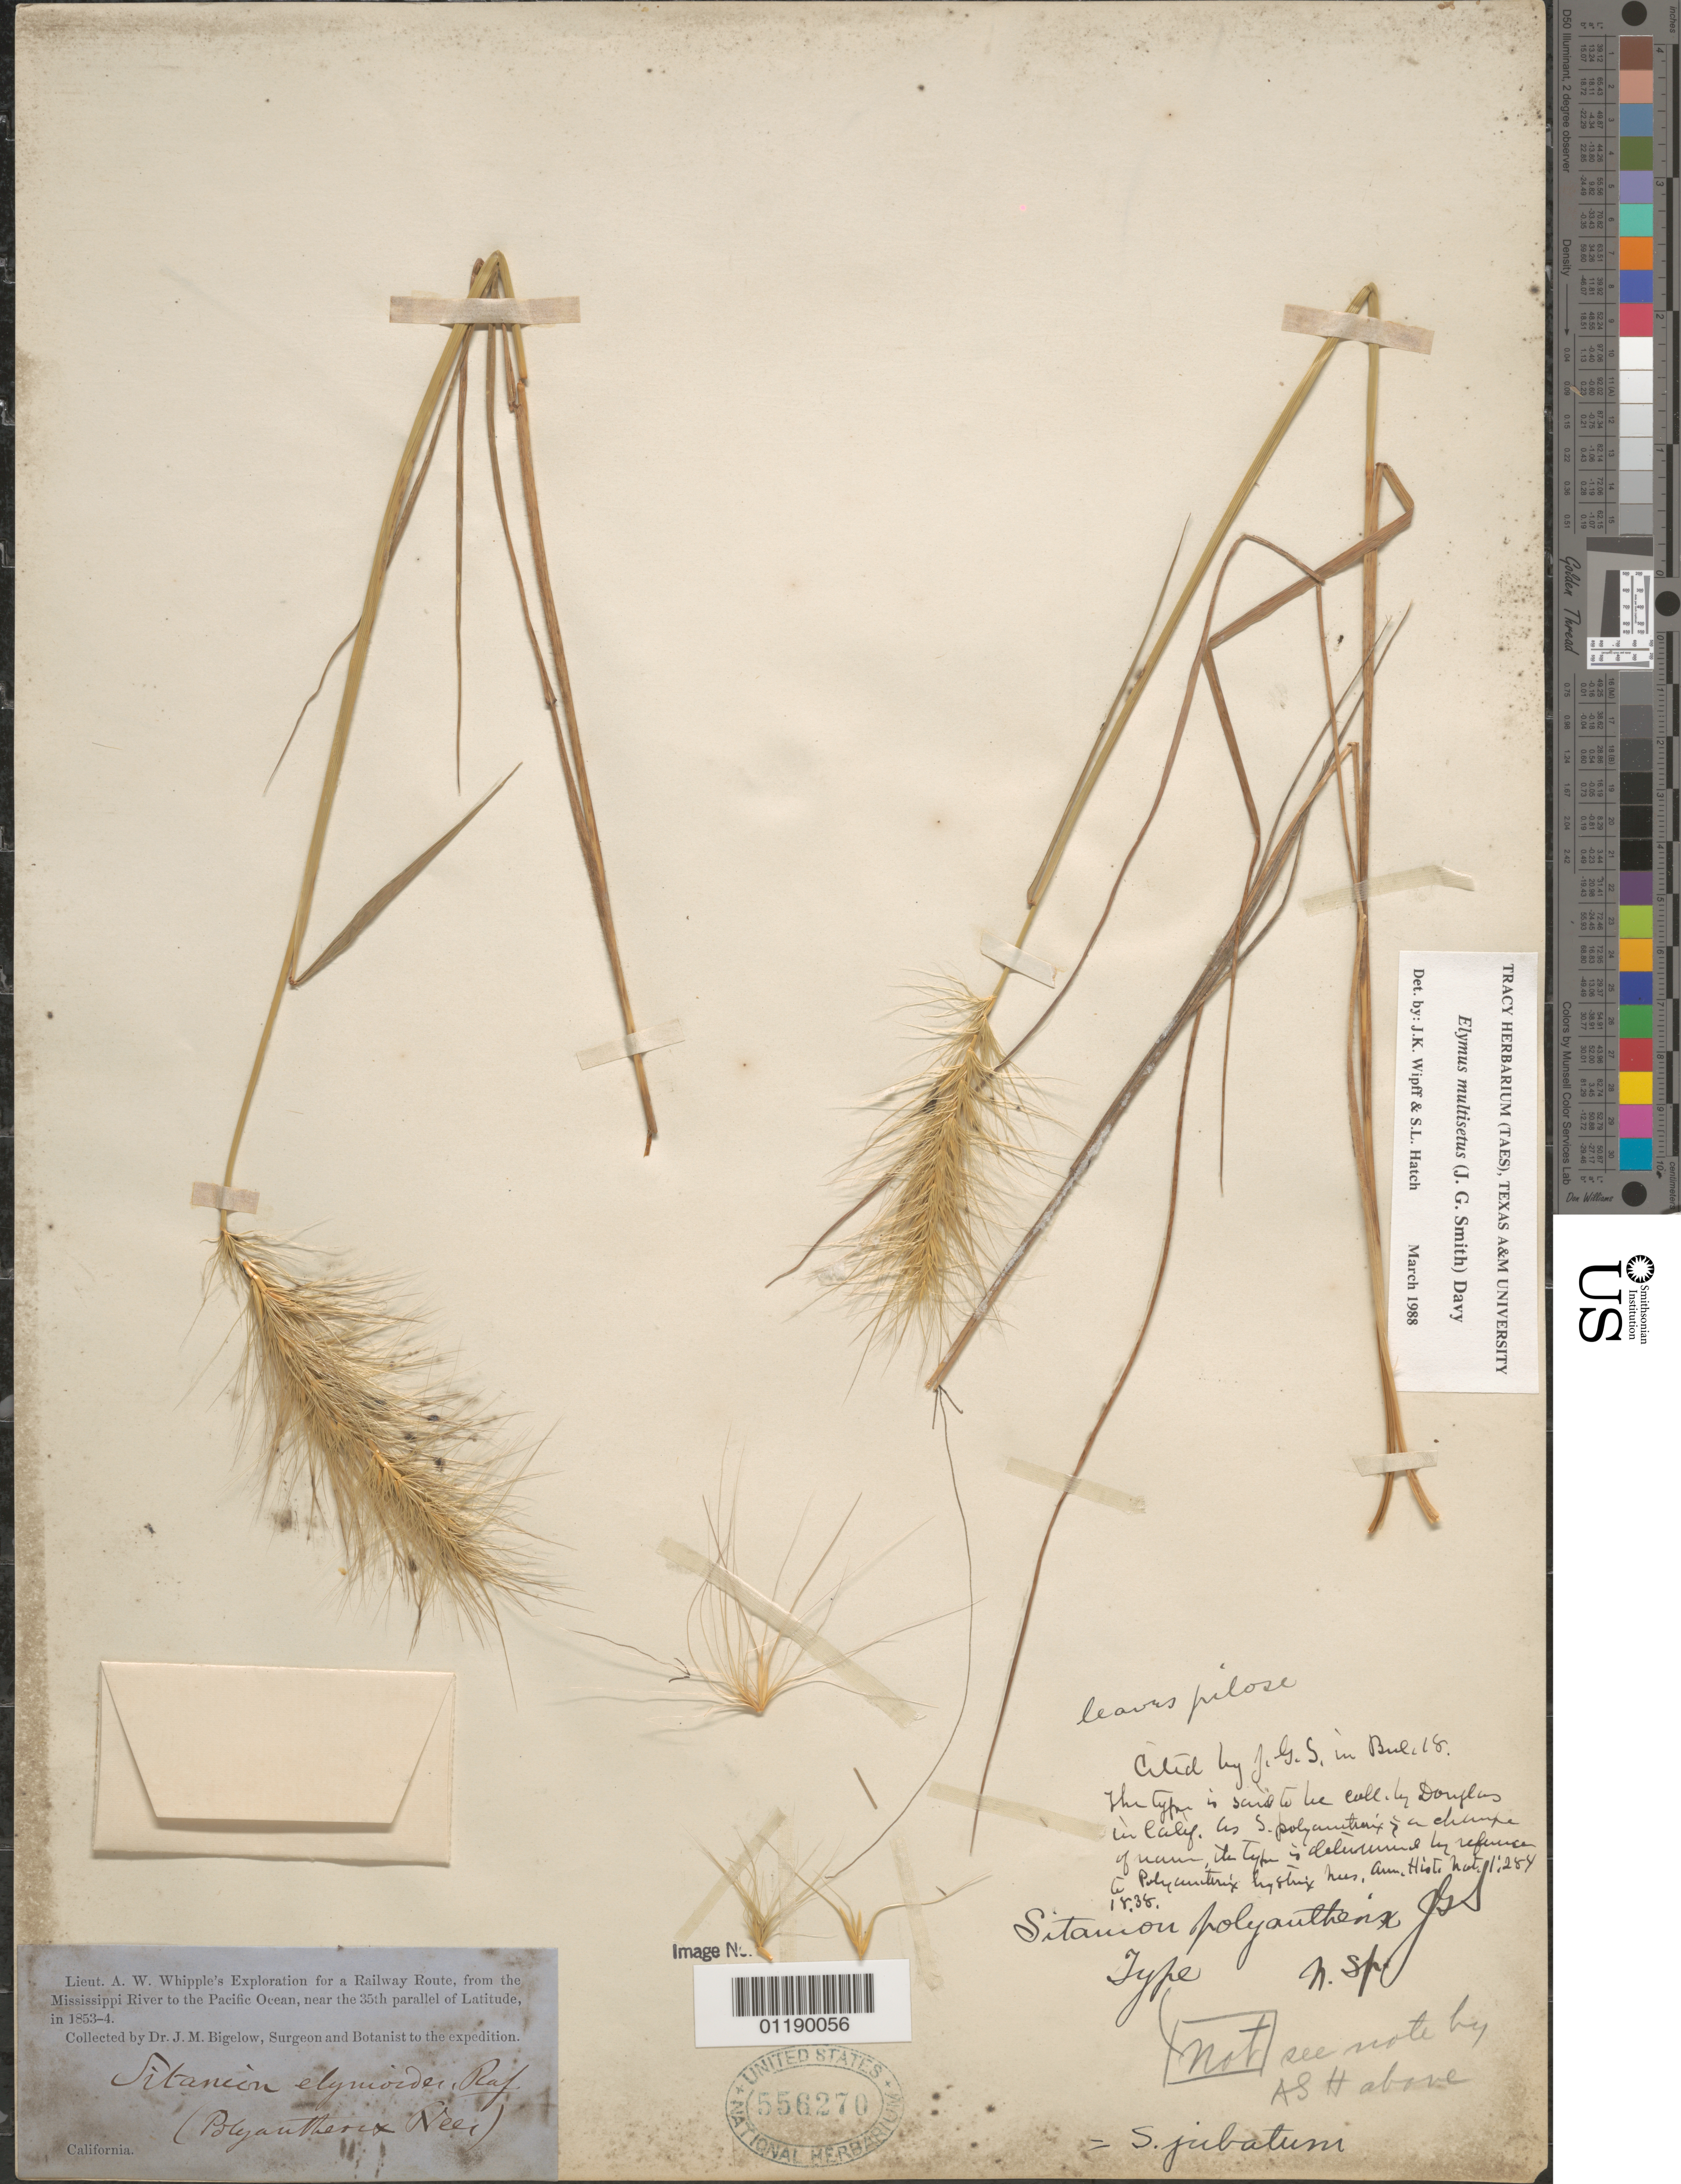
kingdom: Plantae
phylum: Tracheophyta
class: Liliopsida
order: Poales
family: Poaceae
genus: Elymus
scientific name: Elymus multisetus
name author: (J.G. Sm.) Burtt Davy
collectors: J. M. Bigelow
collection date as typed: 1853 to -- --- 1854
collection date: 1853/1854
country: United States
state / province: California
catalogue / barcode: US 556270